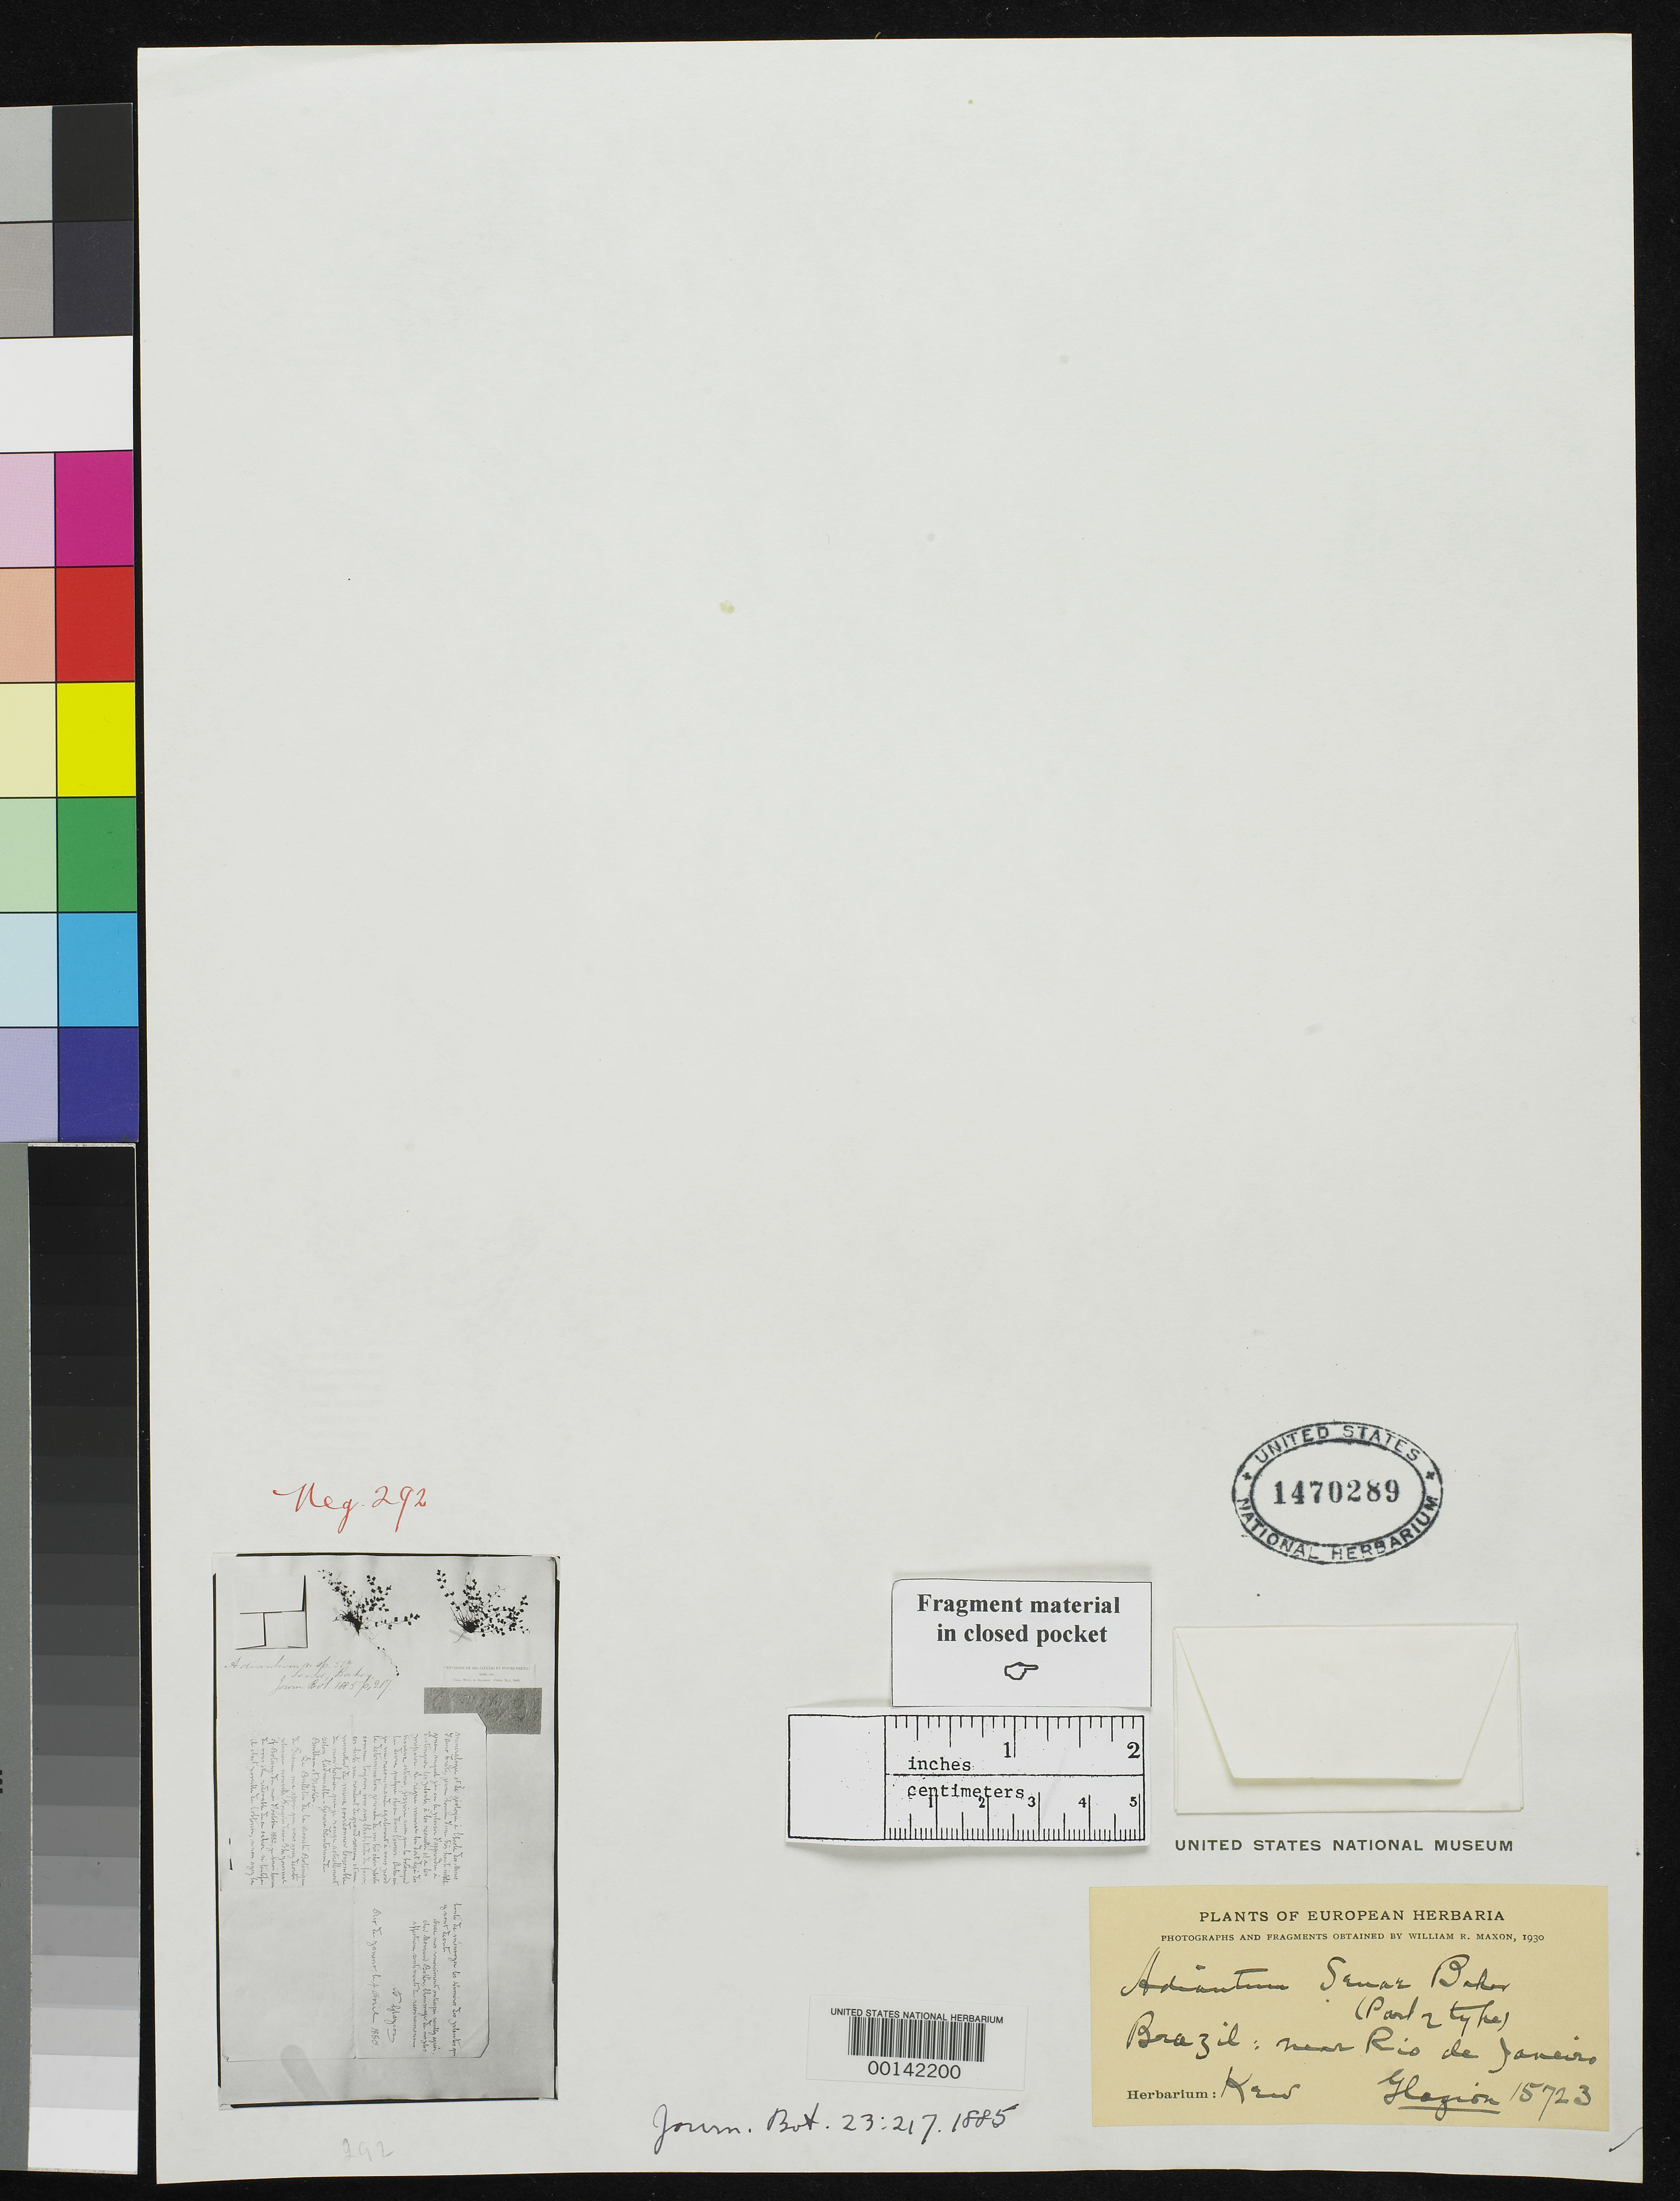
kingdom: Plantae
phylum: Tracheophyta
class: Polypodiopsida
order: Polypodiales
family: Pteridaceae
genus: Adiantum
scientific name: Adiantum senae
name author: Baker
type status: Type Fragment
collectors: A. F. M. Glaziou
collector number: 15723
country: Brazil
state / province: Rio de Janeiro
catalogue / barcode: US 1470289